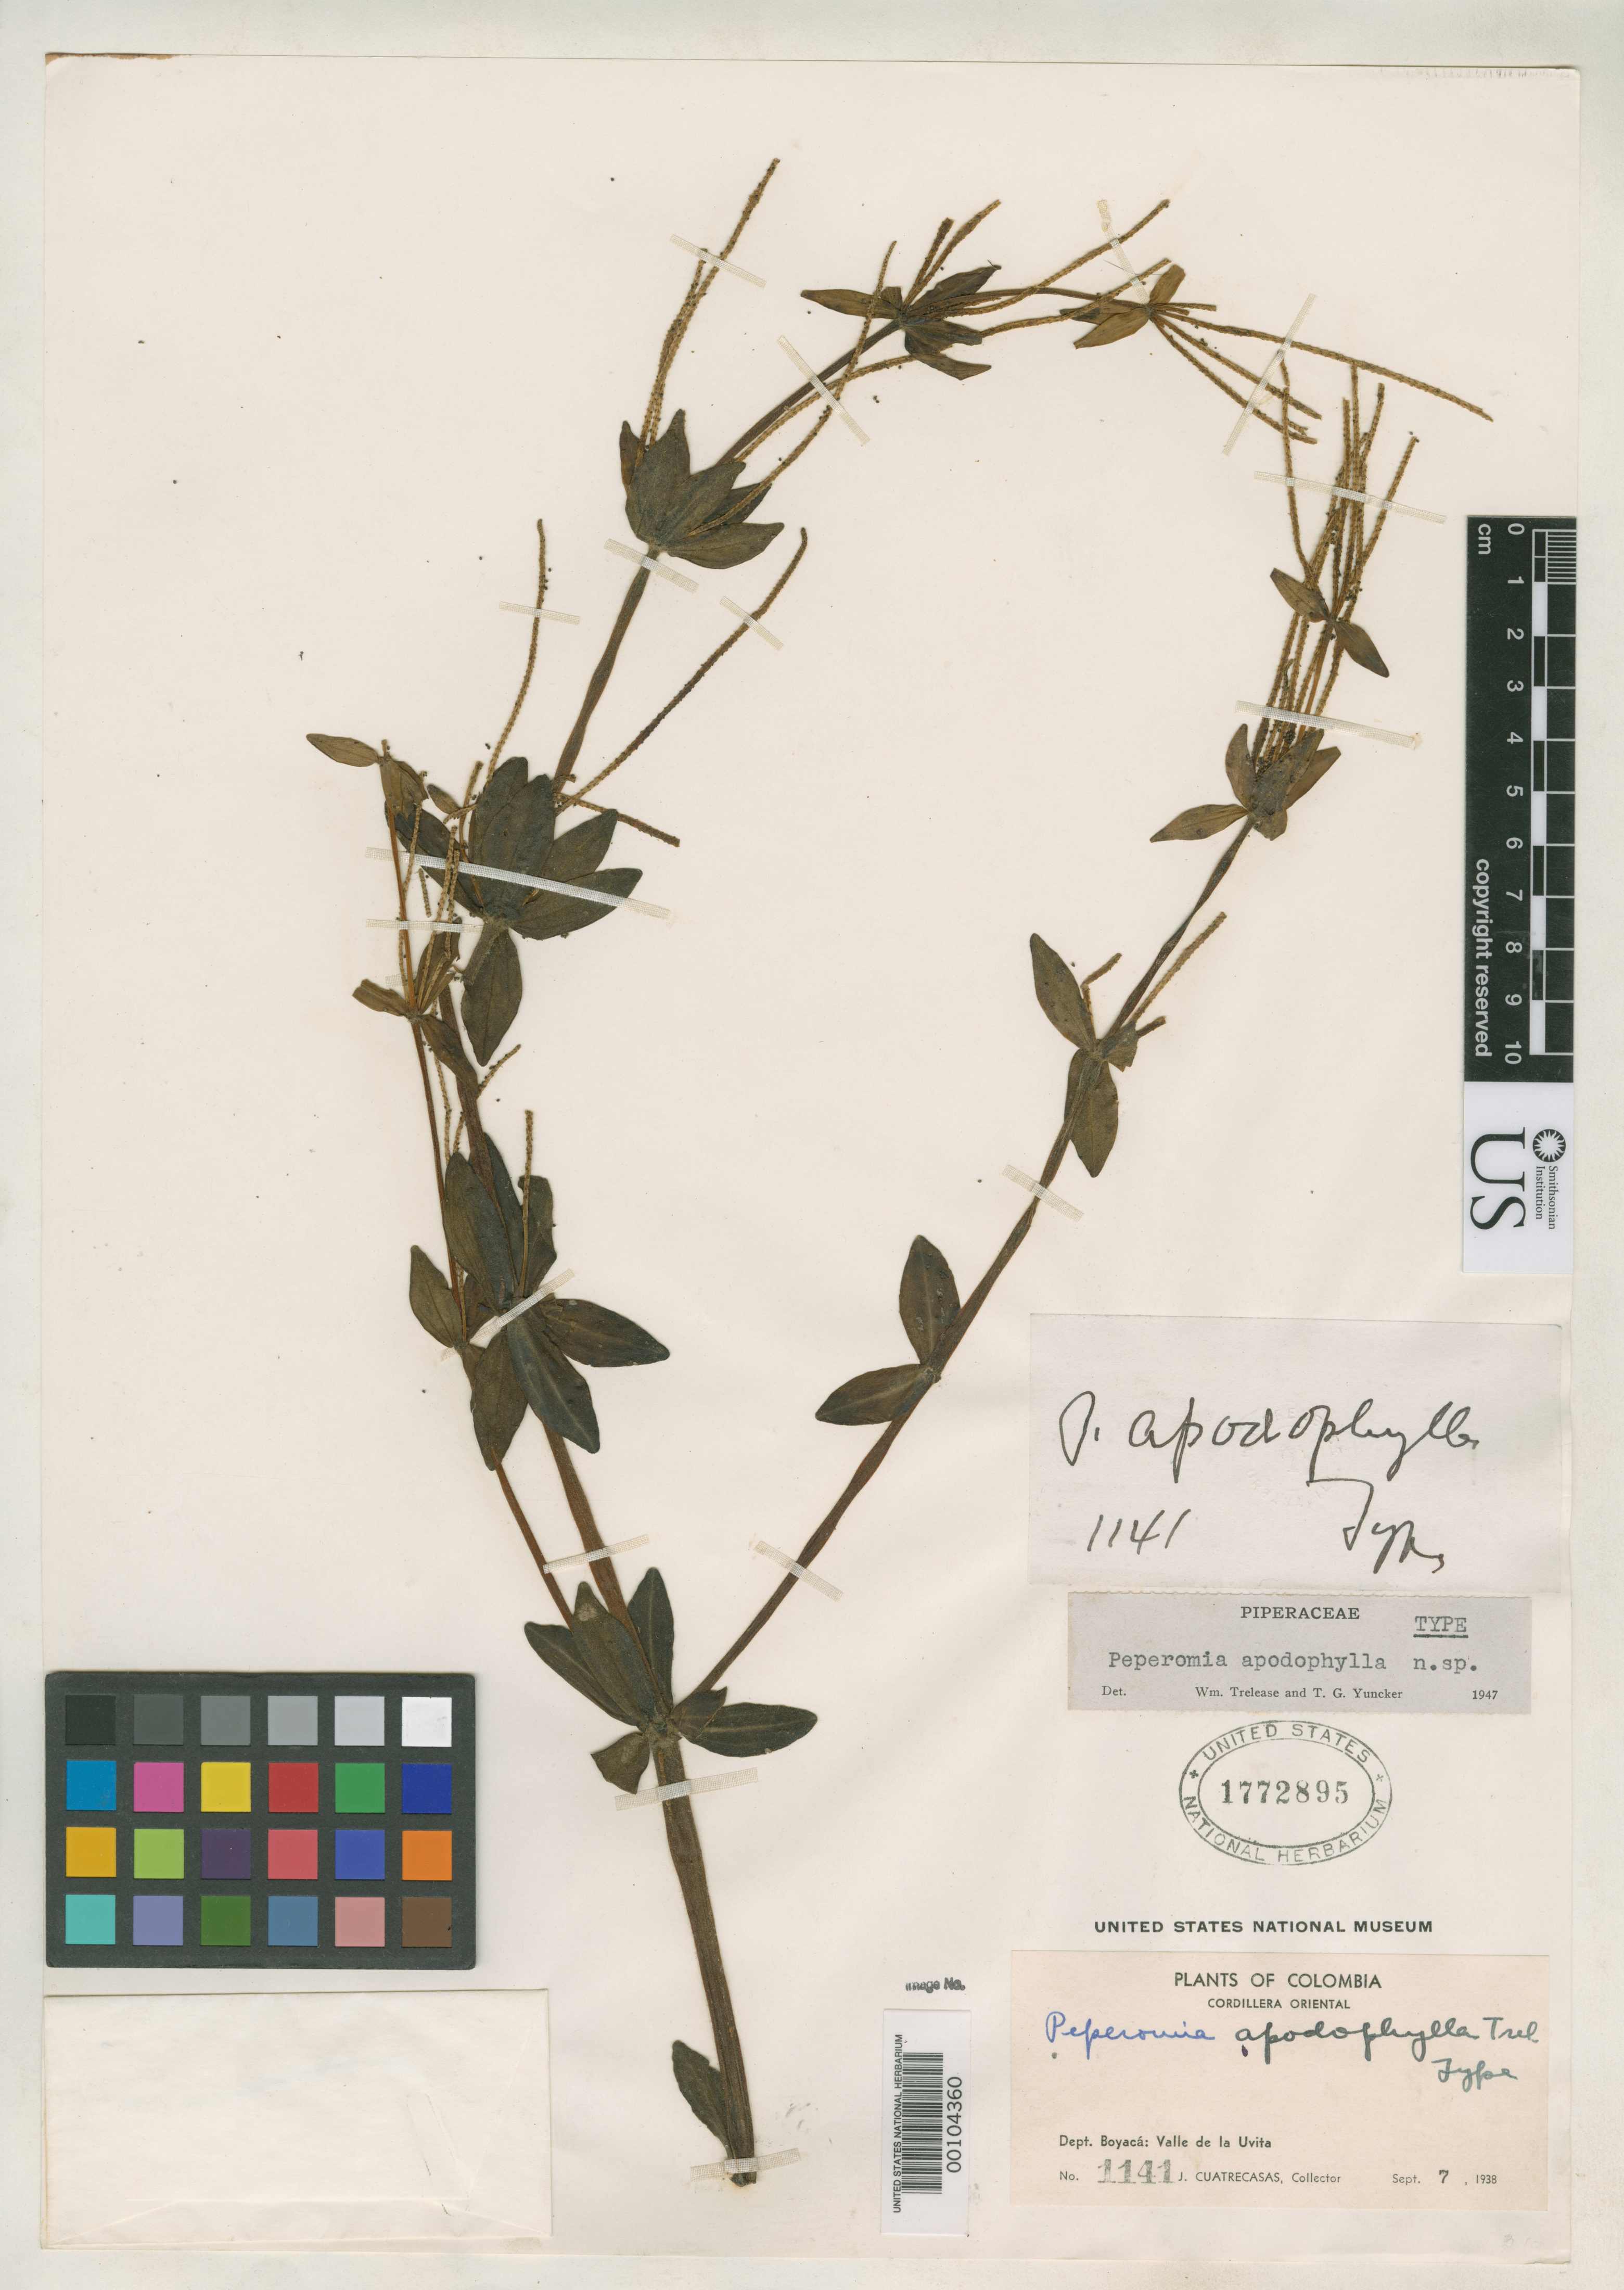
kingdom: Plantae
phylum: Tracheophyta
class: Magnoliopsida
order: Piperales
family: Piperaceae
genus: Peperomia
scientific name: Peperomia apodophylla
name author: Trel. & Yunck.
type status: Holotype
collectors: J. Cuatrecasas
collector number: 1141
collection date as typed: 07 Sep 1938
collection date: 1938-09-07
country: Colombia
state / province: Boyacá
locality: Cordillera Oriental, Uvita Valley.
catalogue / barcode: US 1772895